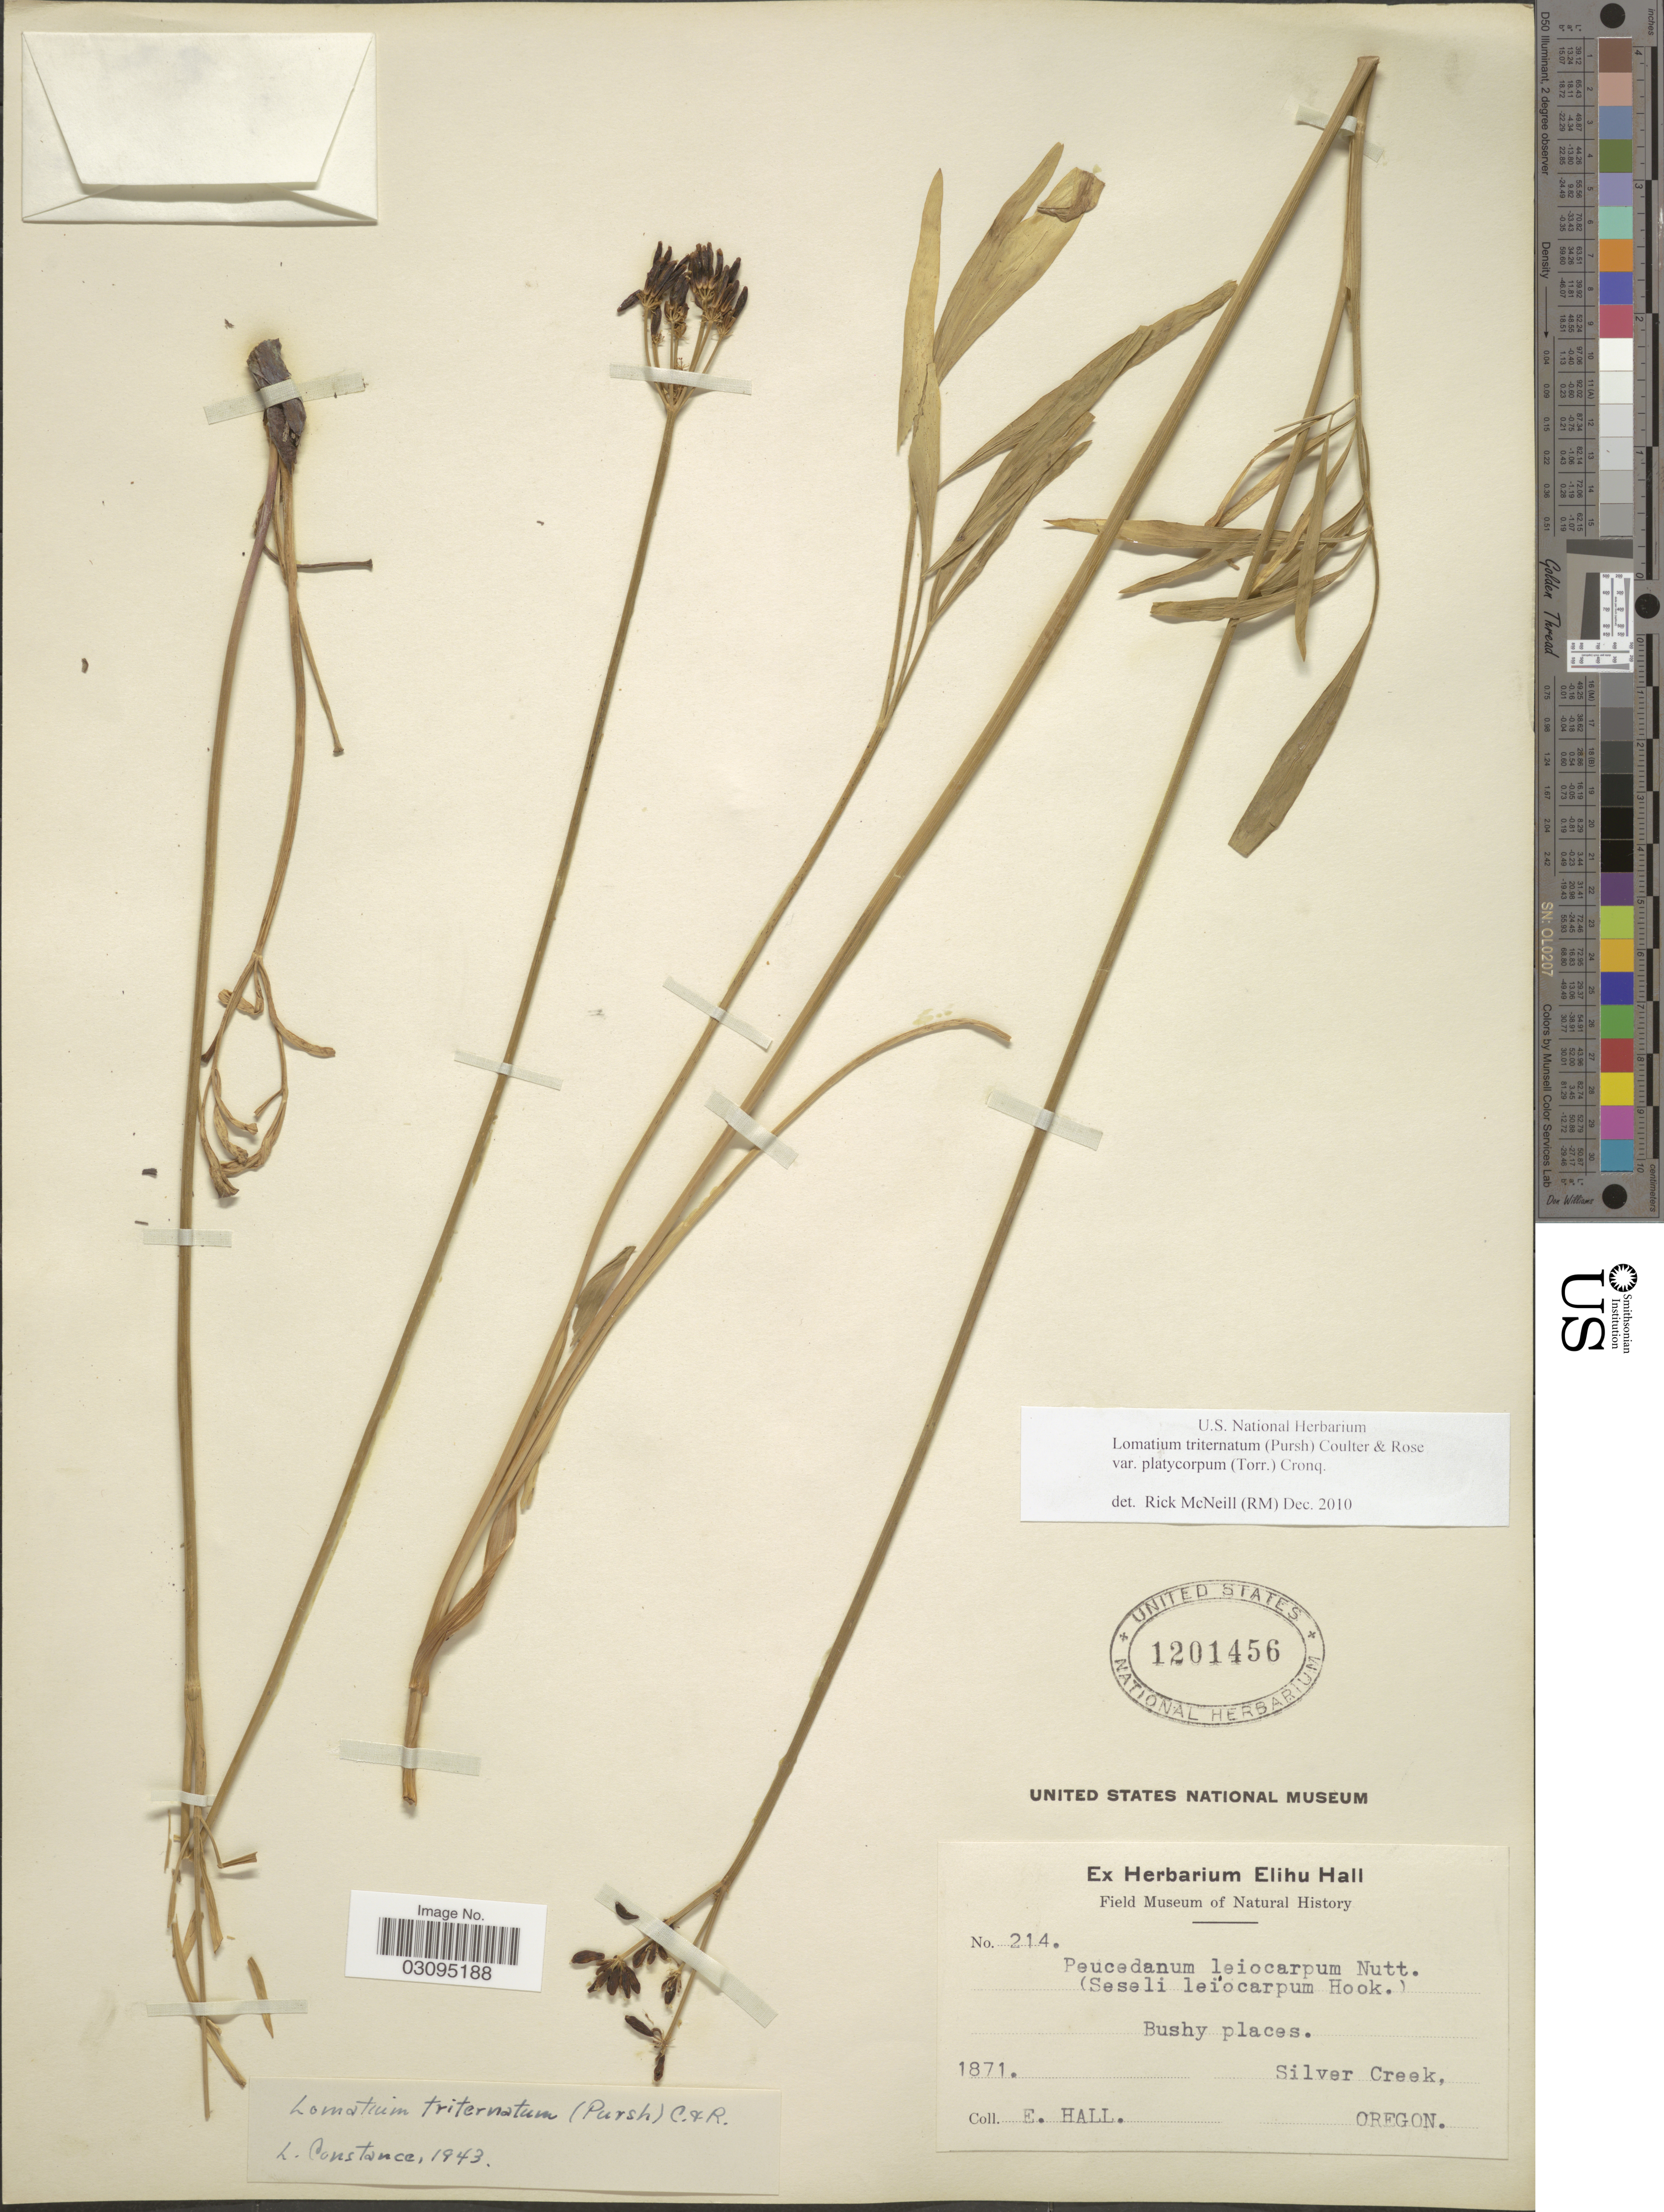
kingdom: Plantae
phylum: Tracheophyta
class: Magnoliopsida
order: Apiales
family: Apiaceae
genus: Lomatium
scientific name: Lomatium triternatum var. platycarpum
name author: (Torr.) B. Boivin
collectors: E. Hall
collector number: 214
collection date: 1871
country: United States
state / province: Oregon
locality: Silver Creek.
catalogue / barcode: US 1201456